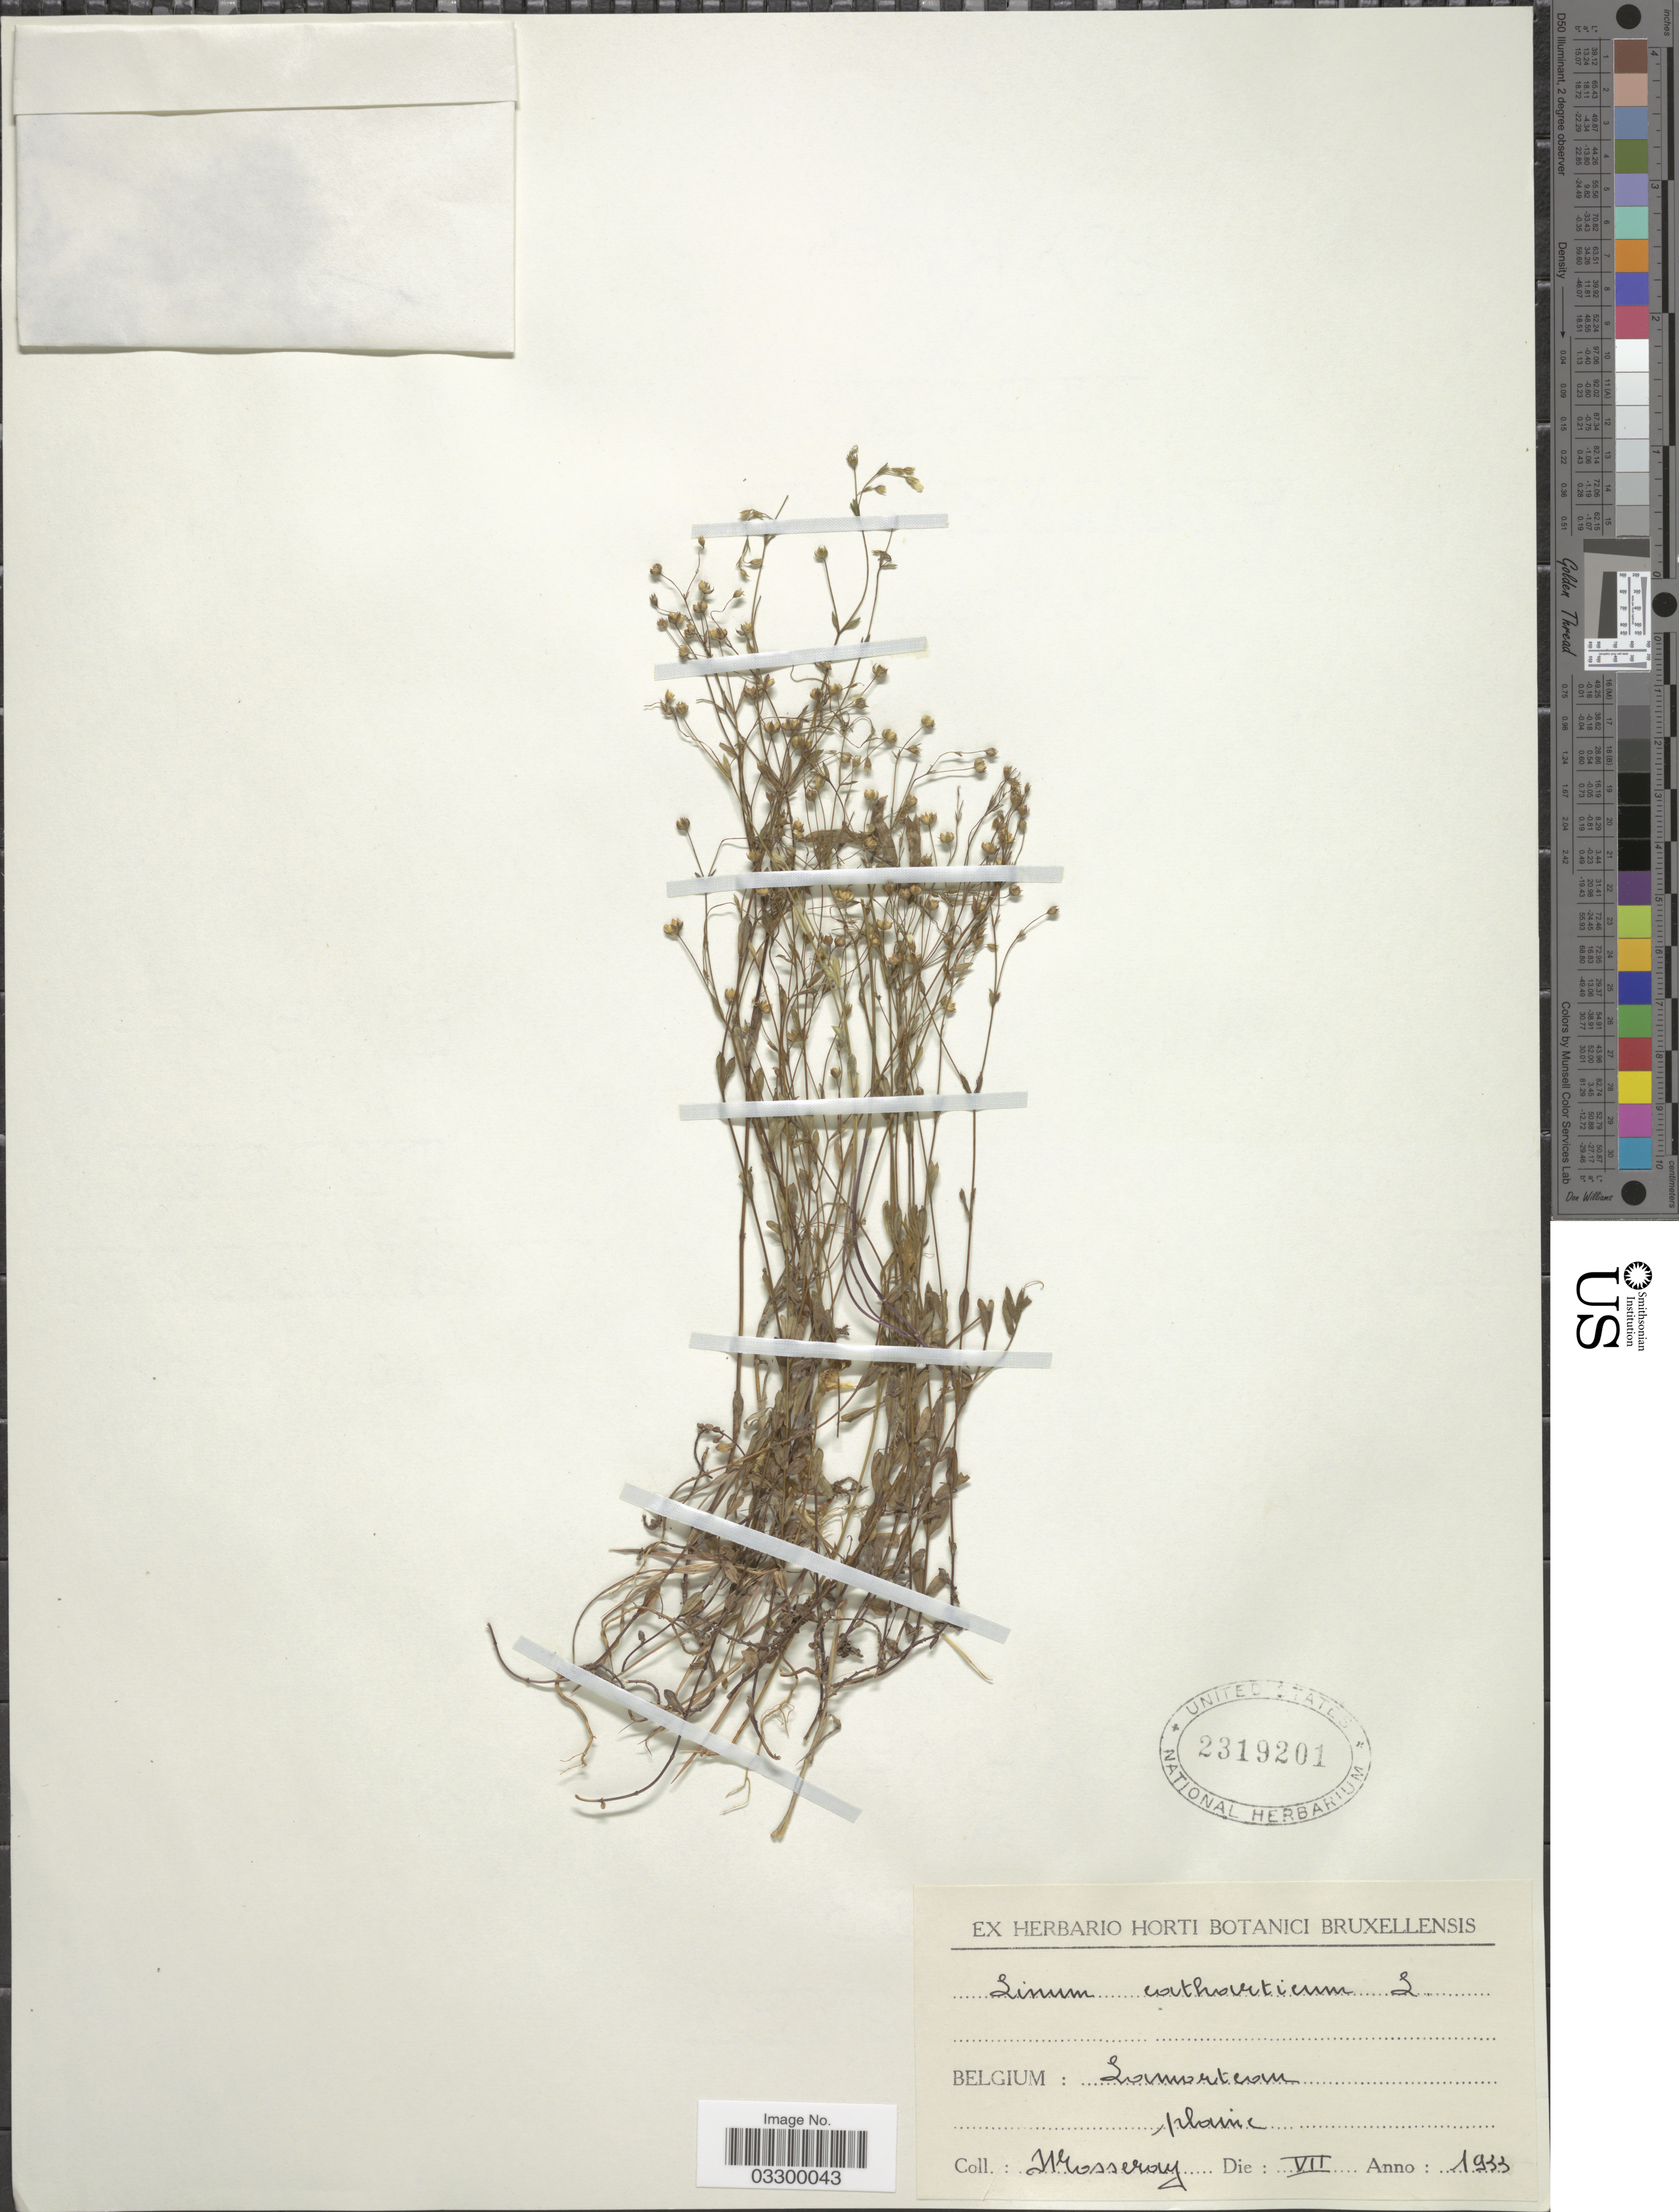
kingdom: Plantae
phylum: Tracheophyta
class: Magnoliopsida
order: Malpighiales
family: Linaceae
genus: Linum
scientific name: Linum catharticum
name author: L.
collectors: Mosseray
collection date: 1933-07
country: Belgium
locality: Lamorteau plaine.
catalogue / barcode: US 2319201